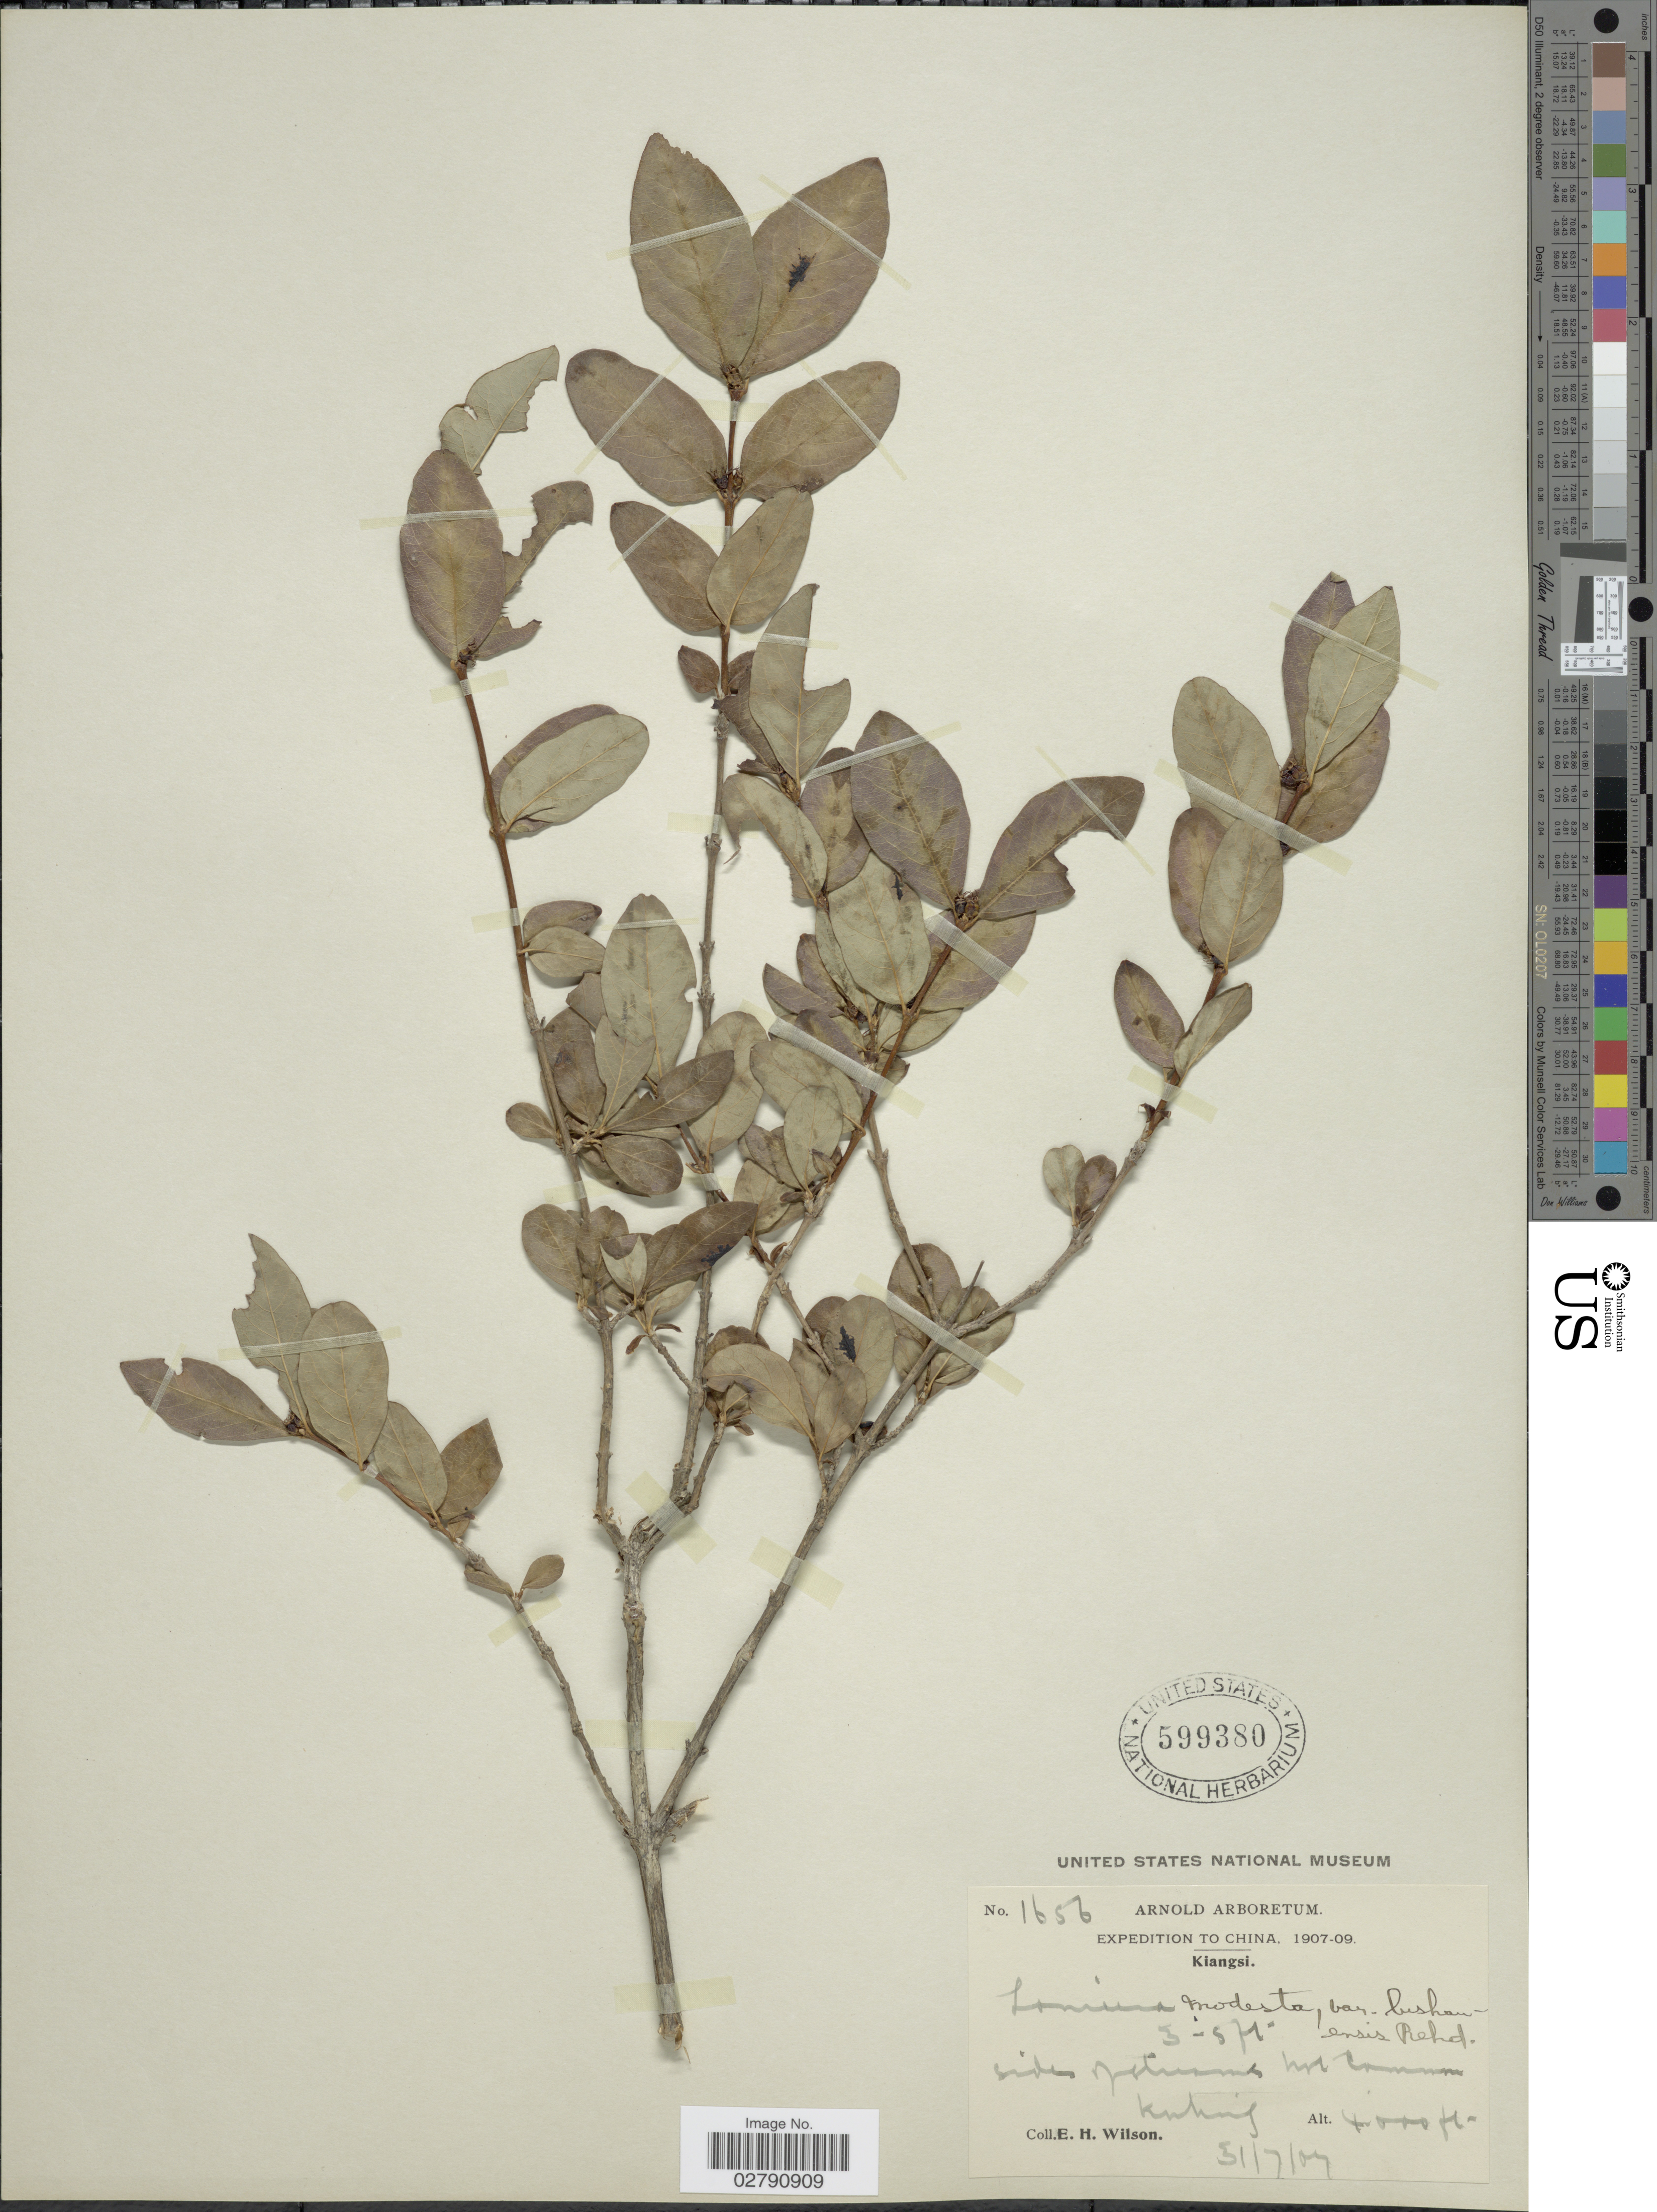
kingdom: Plantae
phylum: Tracheophyta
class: Magnoliopsida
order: Dipsacales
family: Caprifoliaceae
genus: Lonicera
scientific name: Lonicera modesta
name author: Rehder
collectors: E. Wilson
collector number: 1656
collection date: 1907-07-31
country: China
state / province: Jiangxi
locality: Kiangsi. Sides upstreams not common Kuling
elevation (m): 1219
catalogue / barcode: US 599380